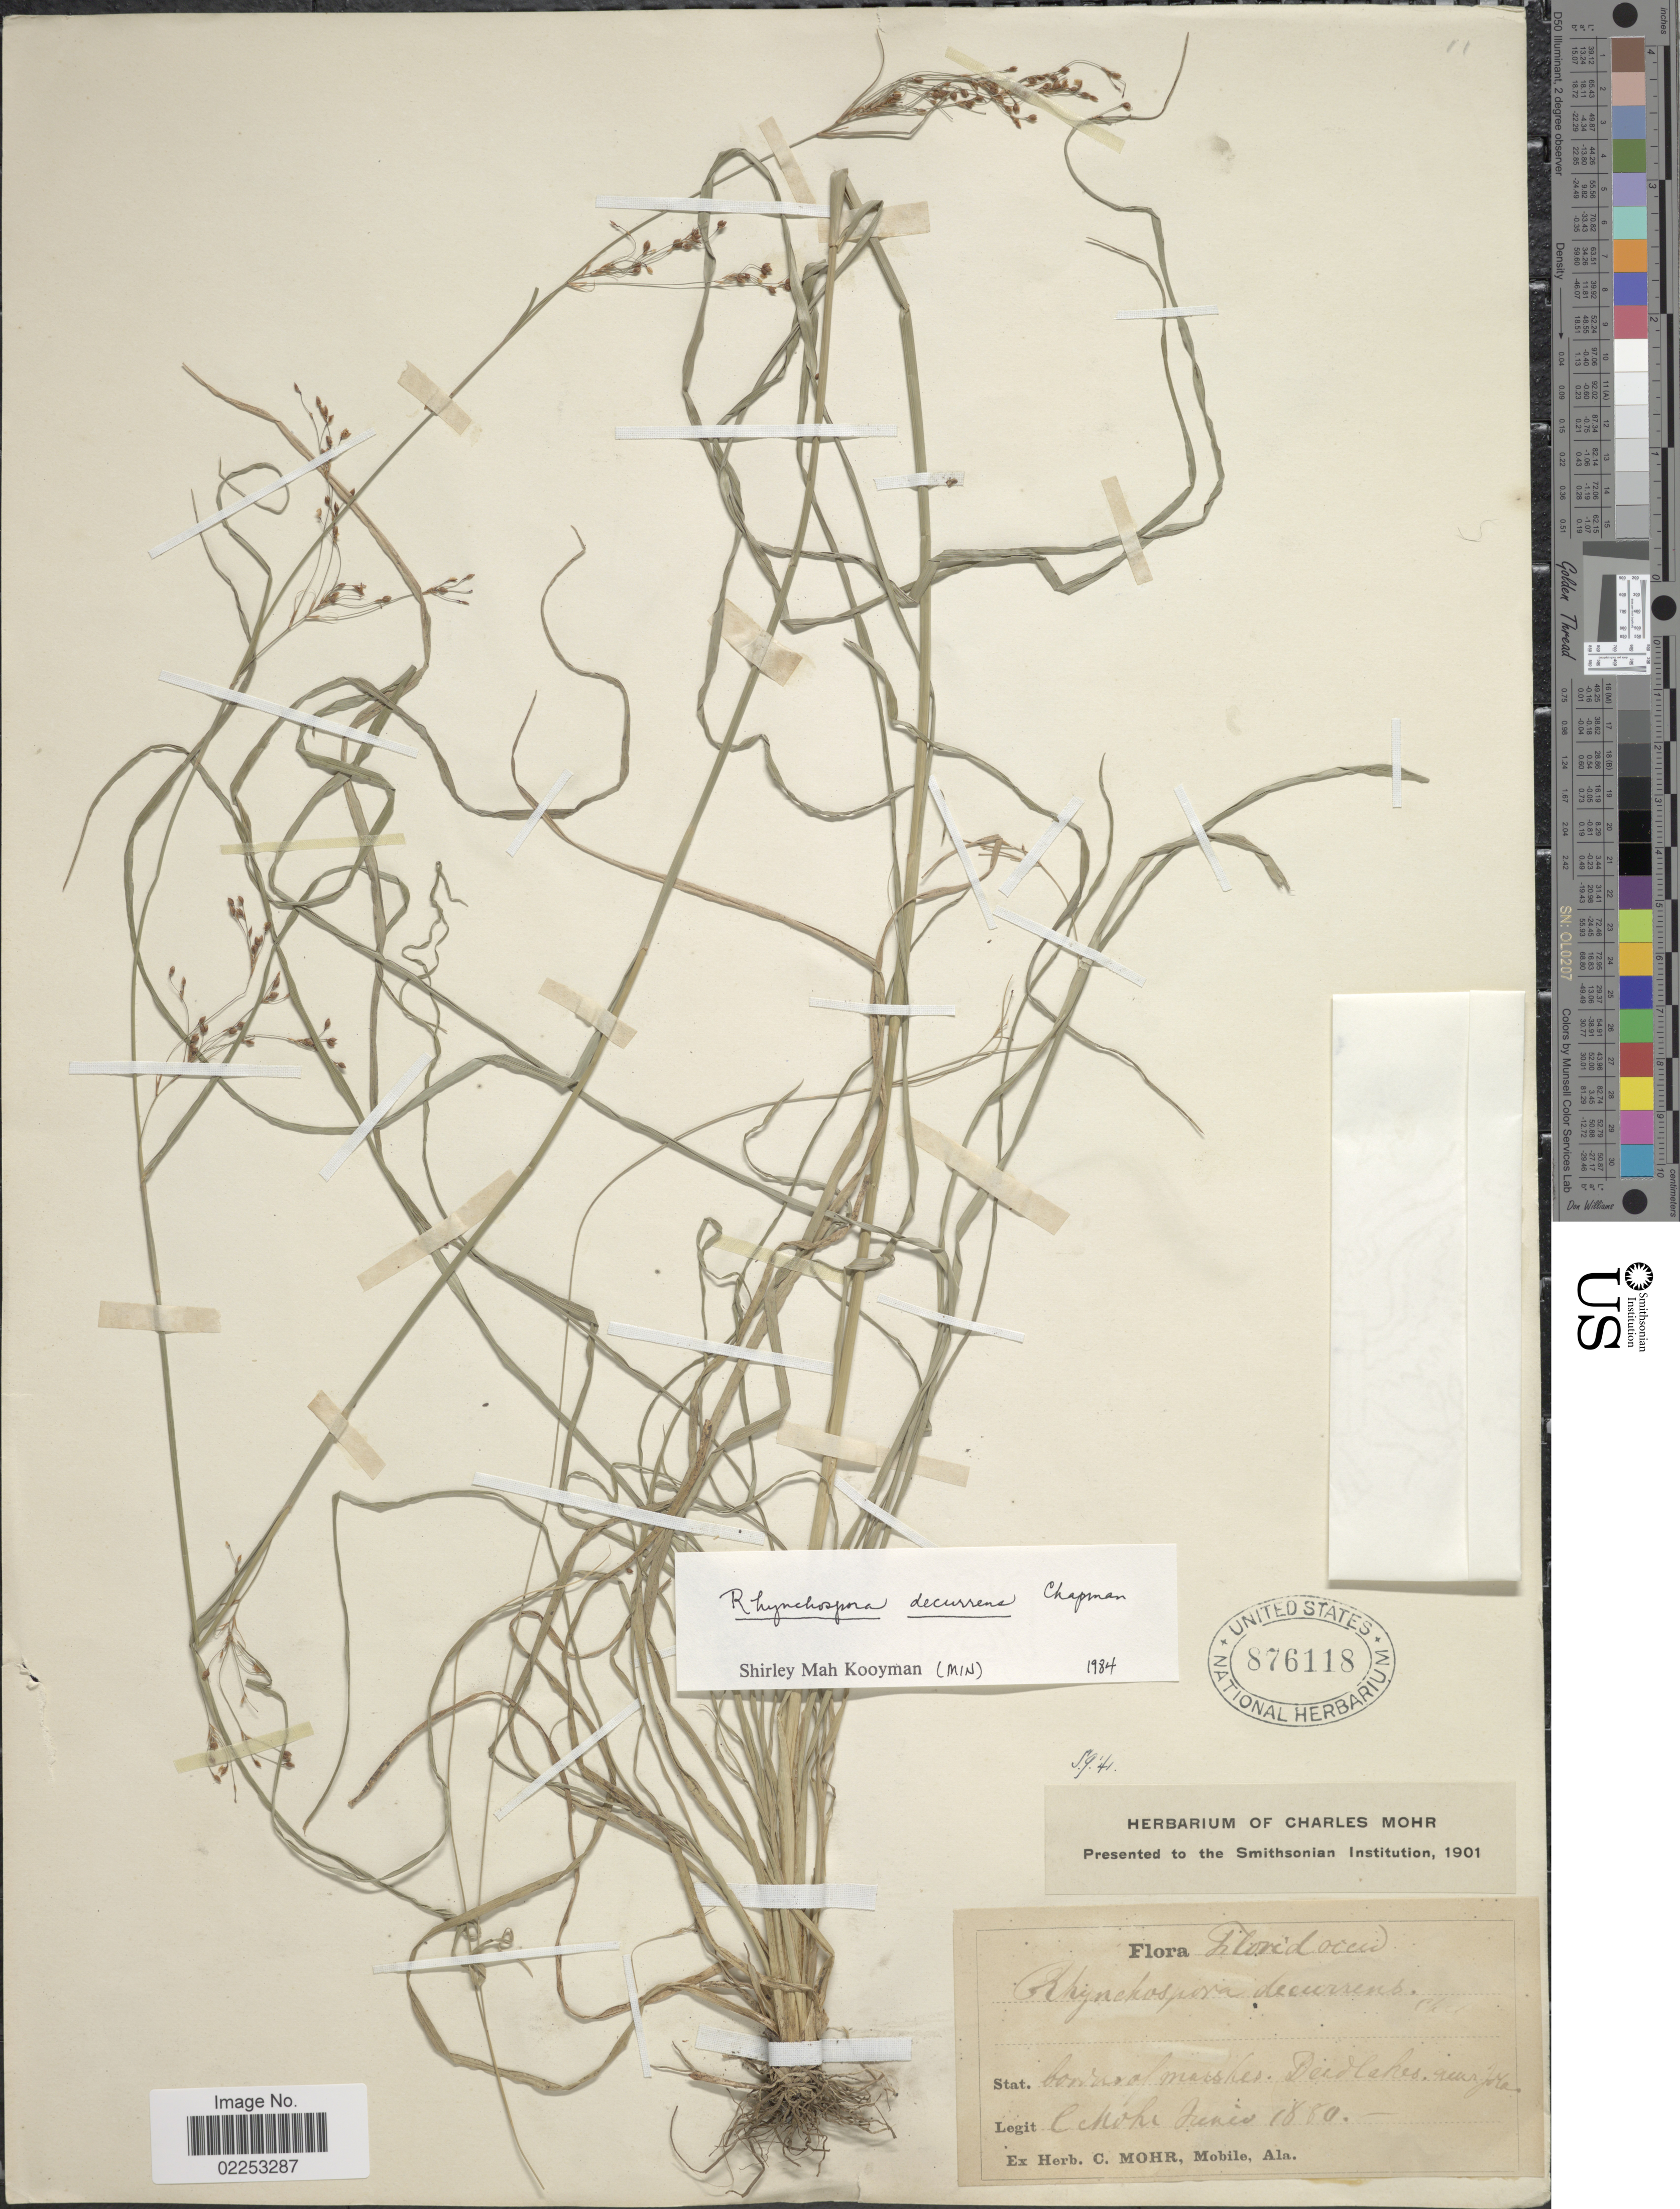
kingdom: Plantae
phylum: Tracheophyta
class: Liliopsida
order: Poales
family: Cyperaceae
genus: Rhynchospora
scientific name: Rhynchospora decurrens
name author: Chapm.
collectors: Mohr, C. T. (herbarium)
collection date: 1880-06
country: United States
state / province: Florida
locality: Dead Lake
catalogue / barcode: US 876118